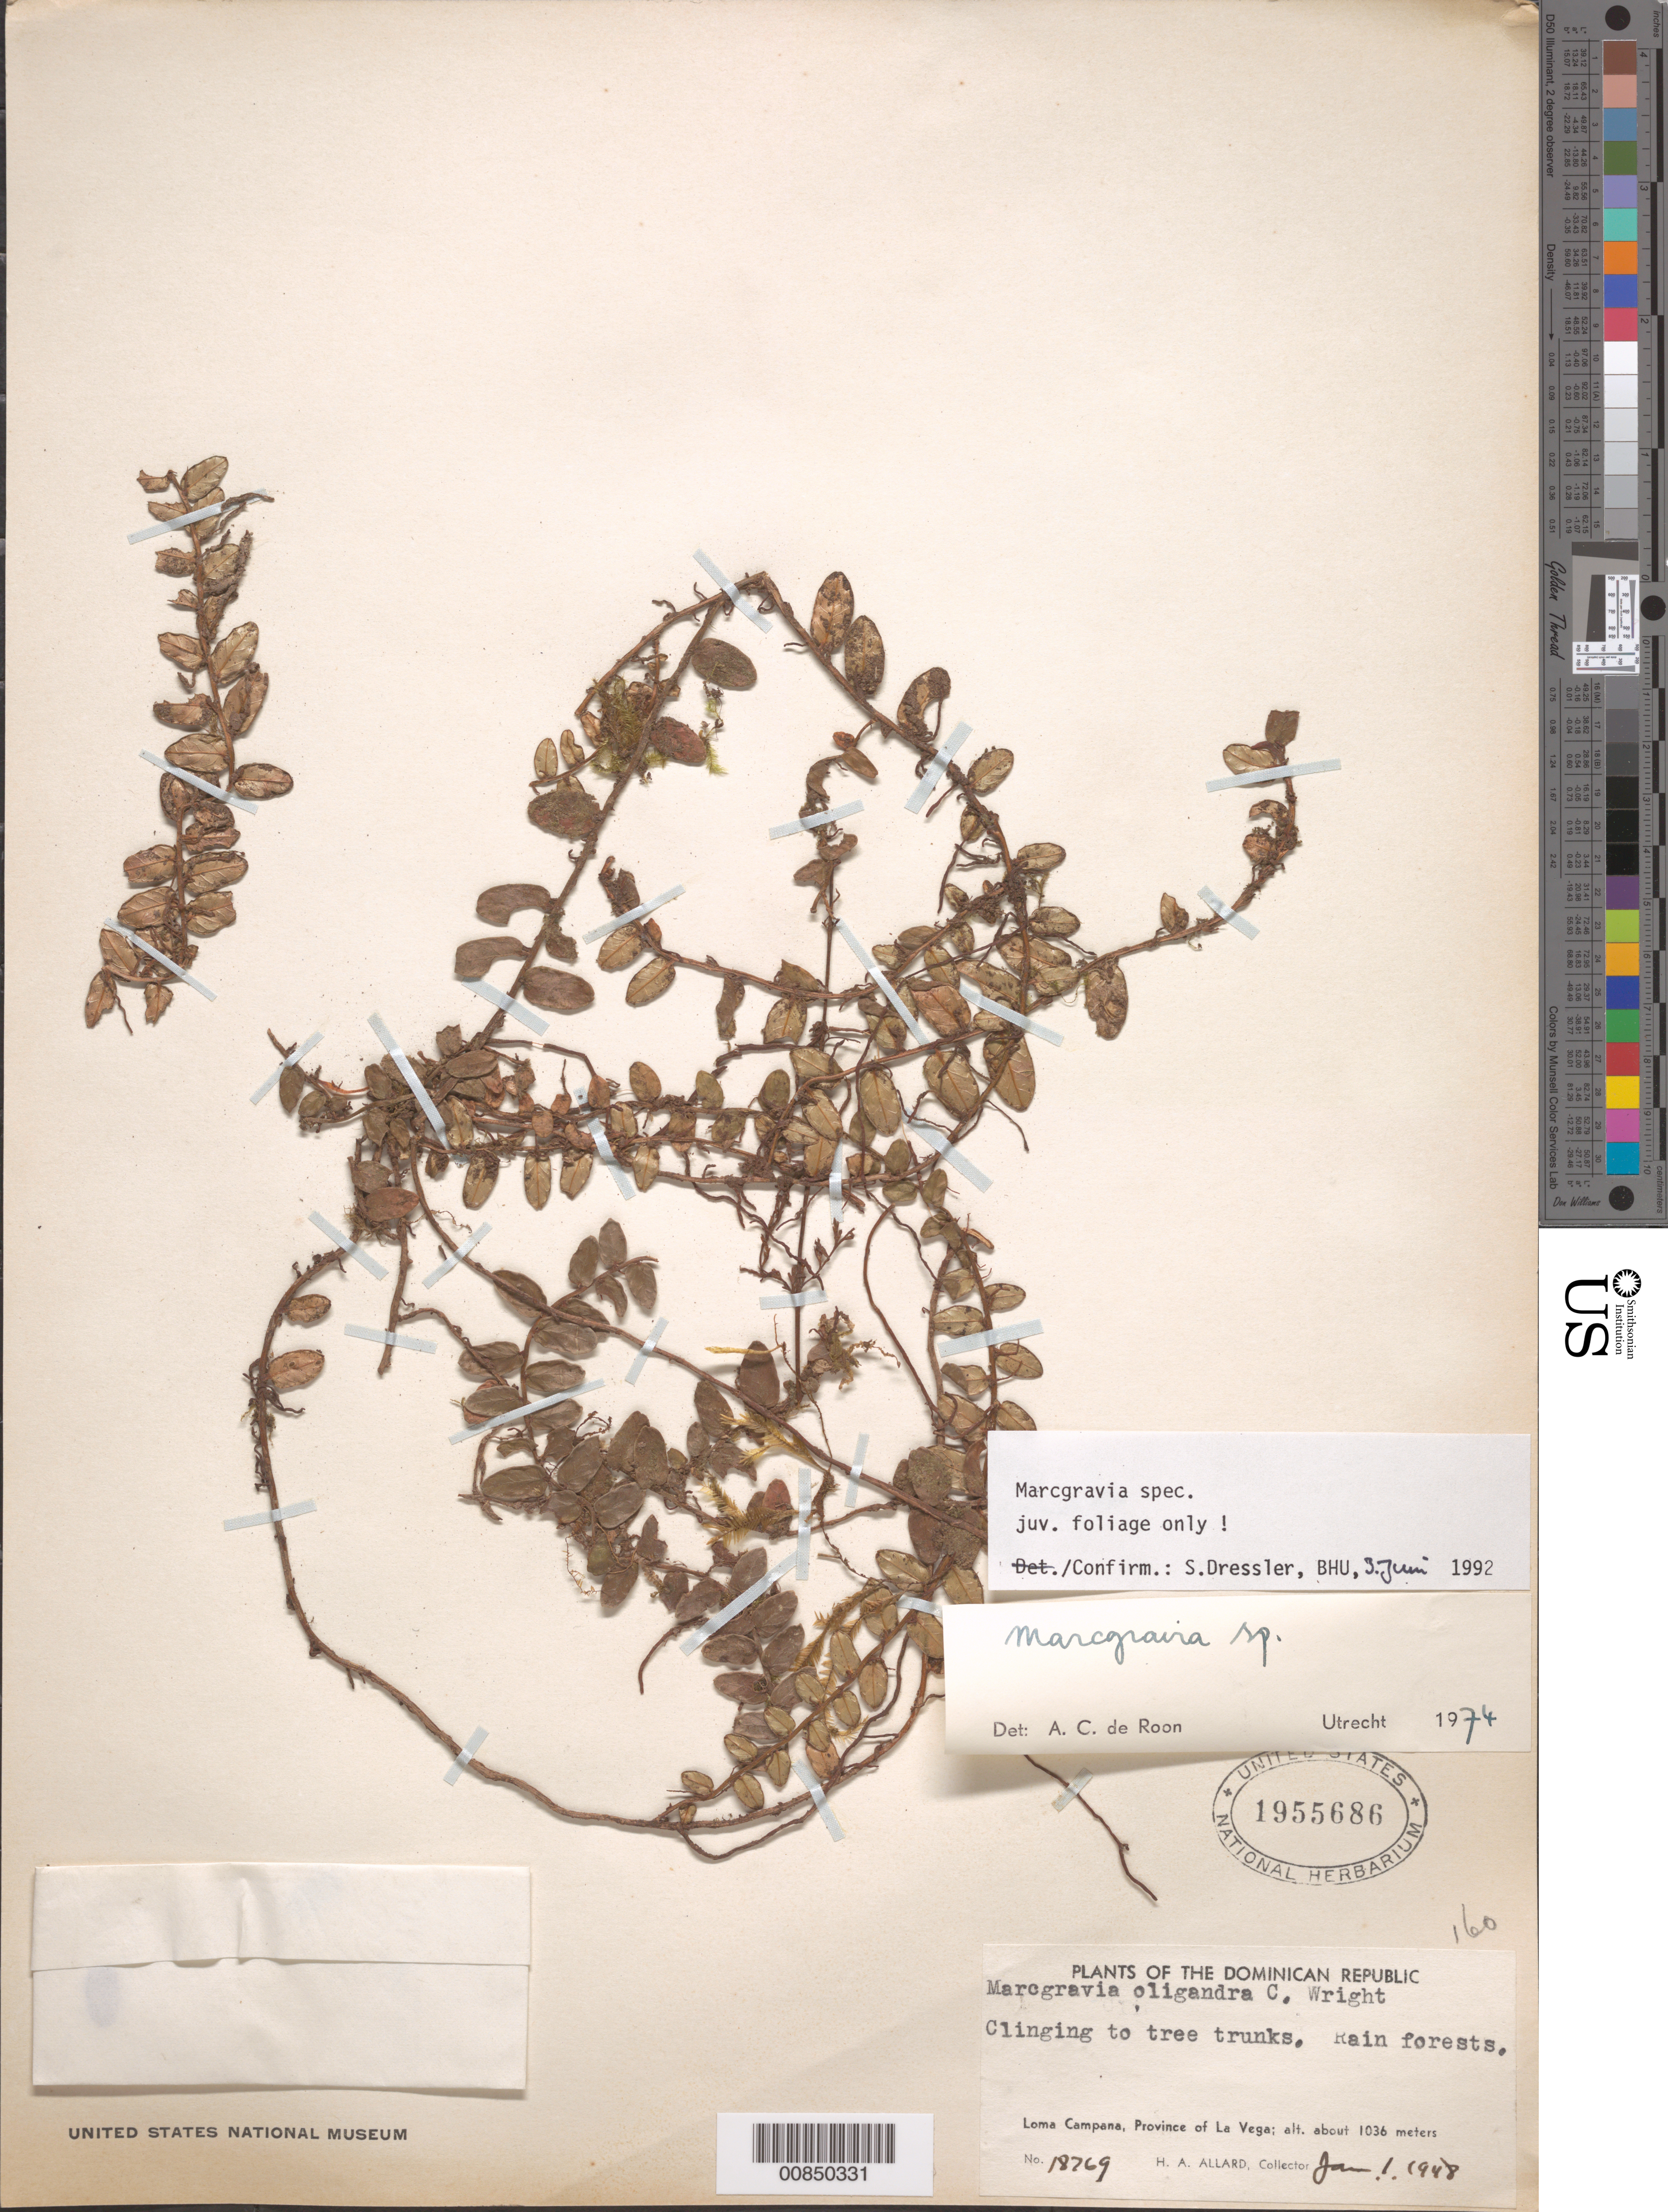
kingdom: Plantae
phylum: Tracheophyta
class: Magnoliopsida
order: Ericales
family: Marcgraviaceae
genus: Marcgravia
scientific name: Marcgravia sp.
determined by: Dressler, S., (FR), Forschungsinstitut Und Naturmuseum Senckenberg (GERMANY)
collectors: H. A. Allard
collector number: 18769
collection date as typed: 01 Jan 1948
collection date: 1948-01-01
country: Dominican Republic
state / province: La Vega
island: Hispaniola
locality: Loma Campana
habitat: Clinging to tree trunks in rain forests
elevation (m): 1036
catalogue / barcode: US 1955686